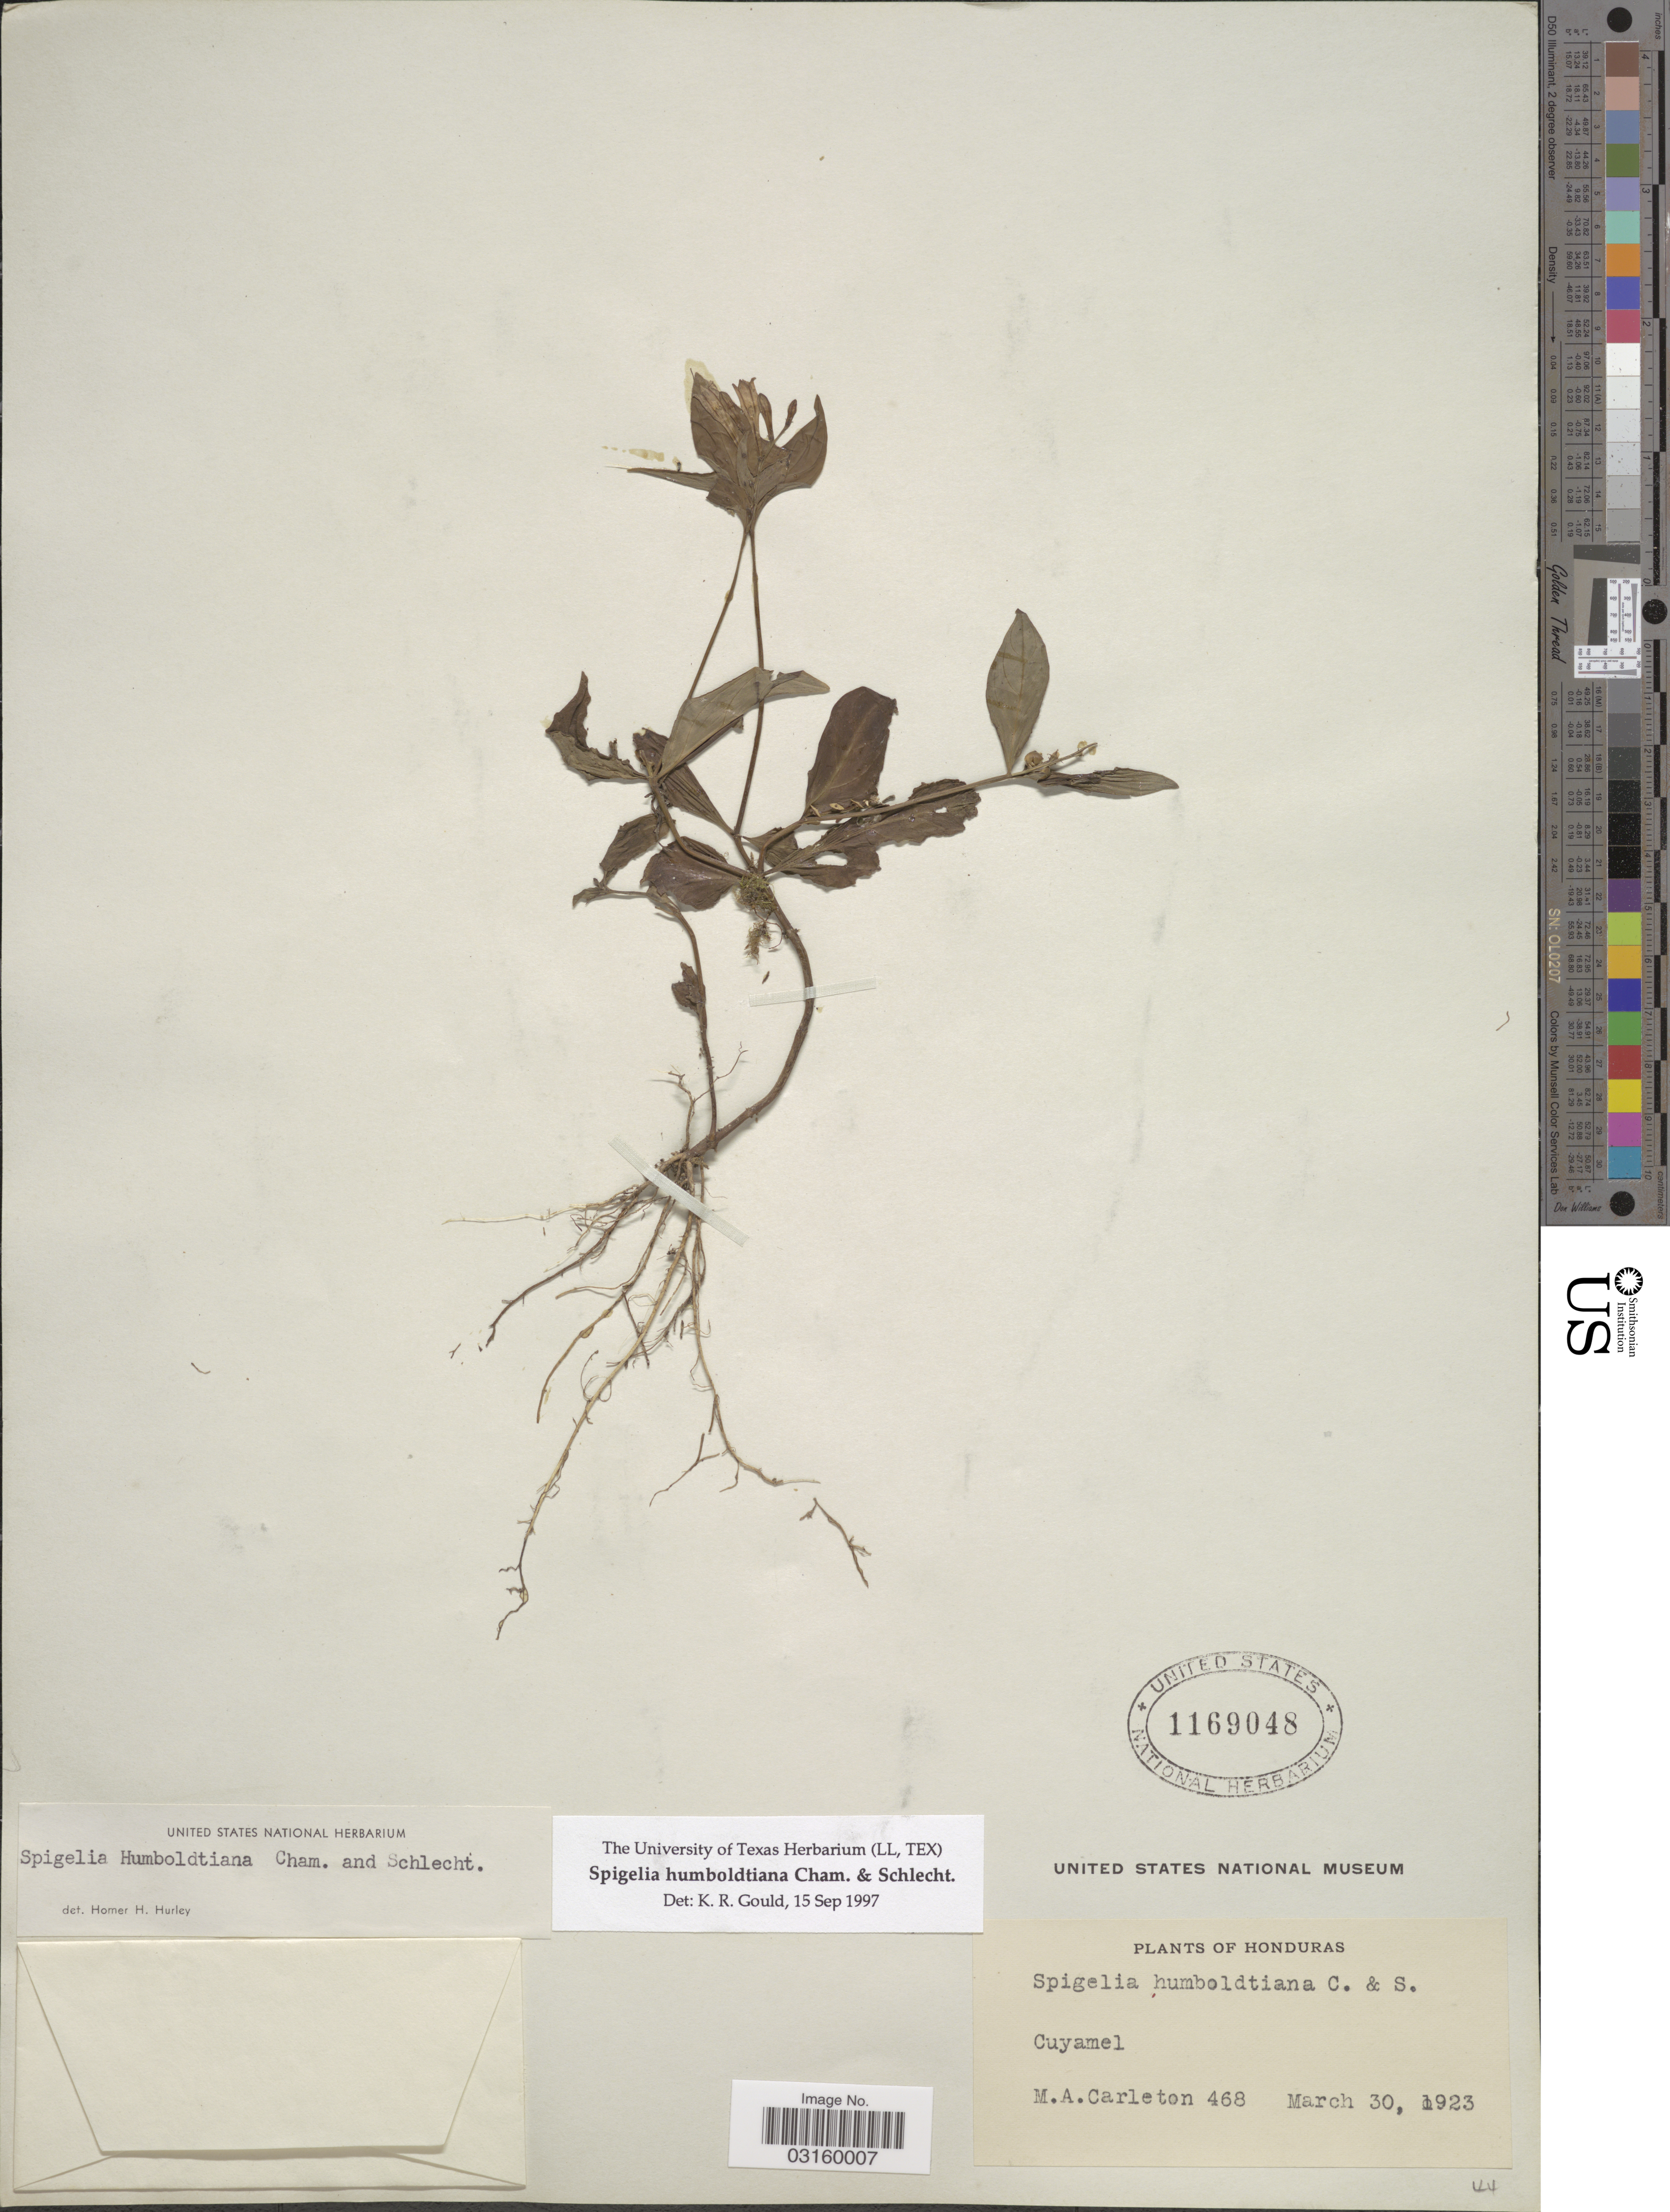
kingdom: Plantae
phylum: Tracheophyta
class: Magnoliopsida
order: Gentianales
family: Loganiaceae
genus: Spigelia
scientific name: Spigelia humboldtiana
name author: Cham. & Schltdl.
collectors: M. A. Carleton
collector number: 468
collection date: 1923-03-30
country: Honduras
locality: Cuyamel.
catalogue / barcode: US 1169048